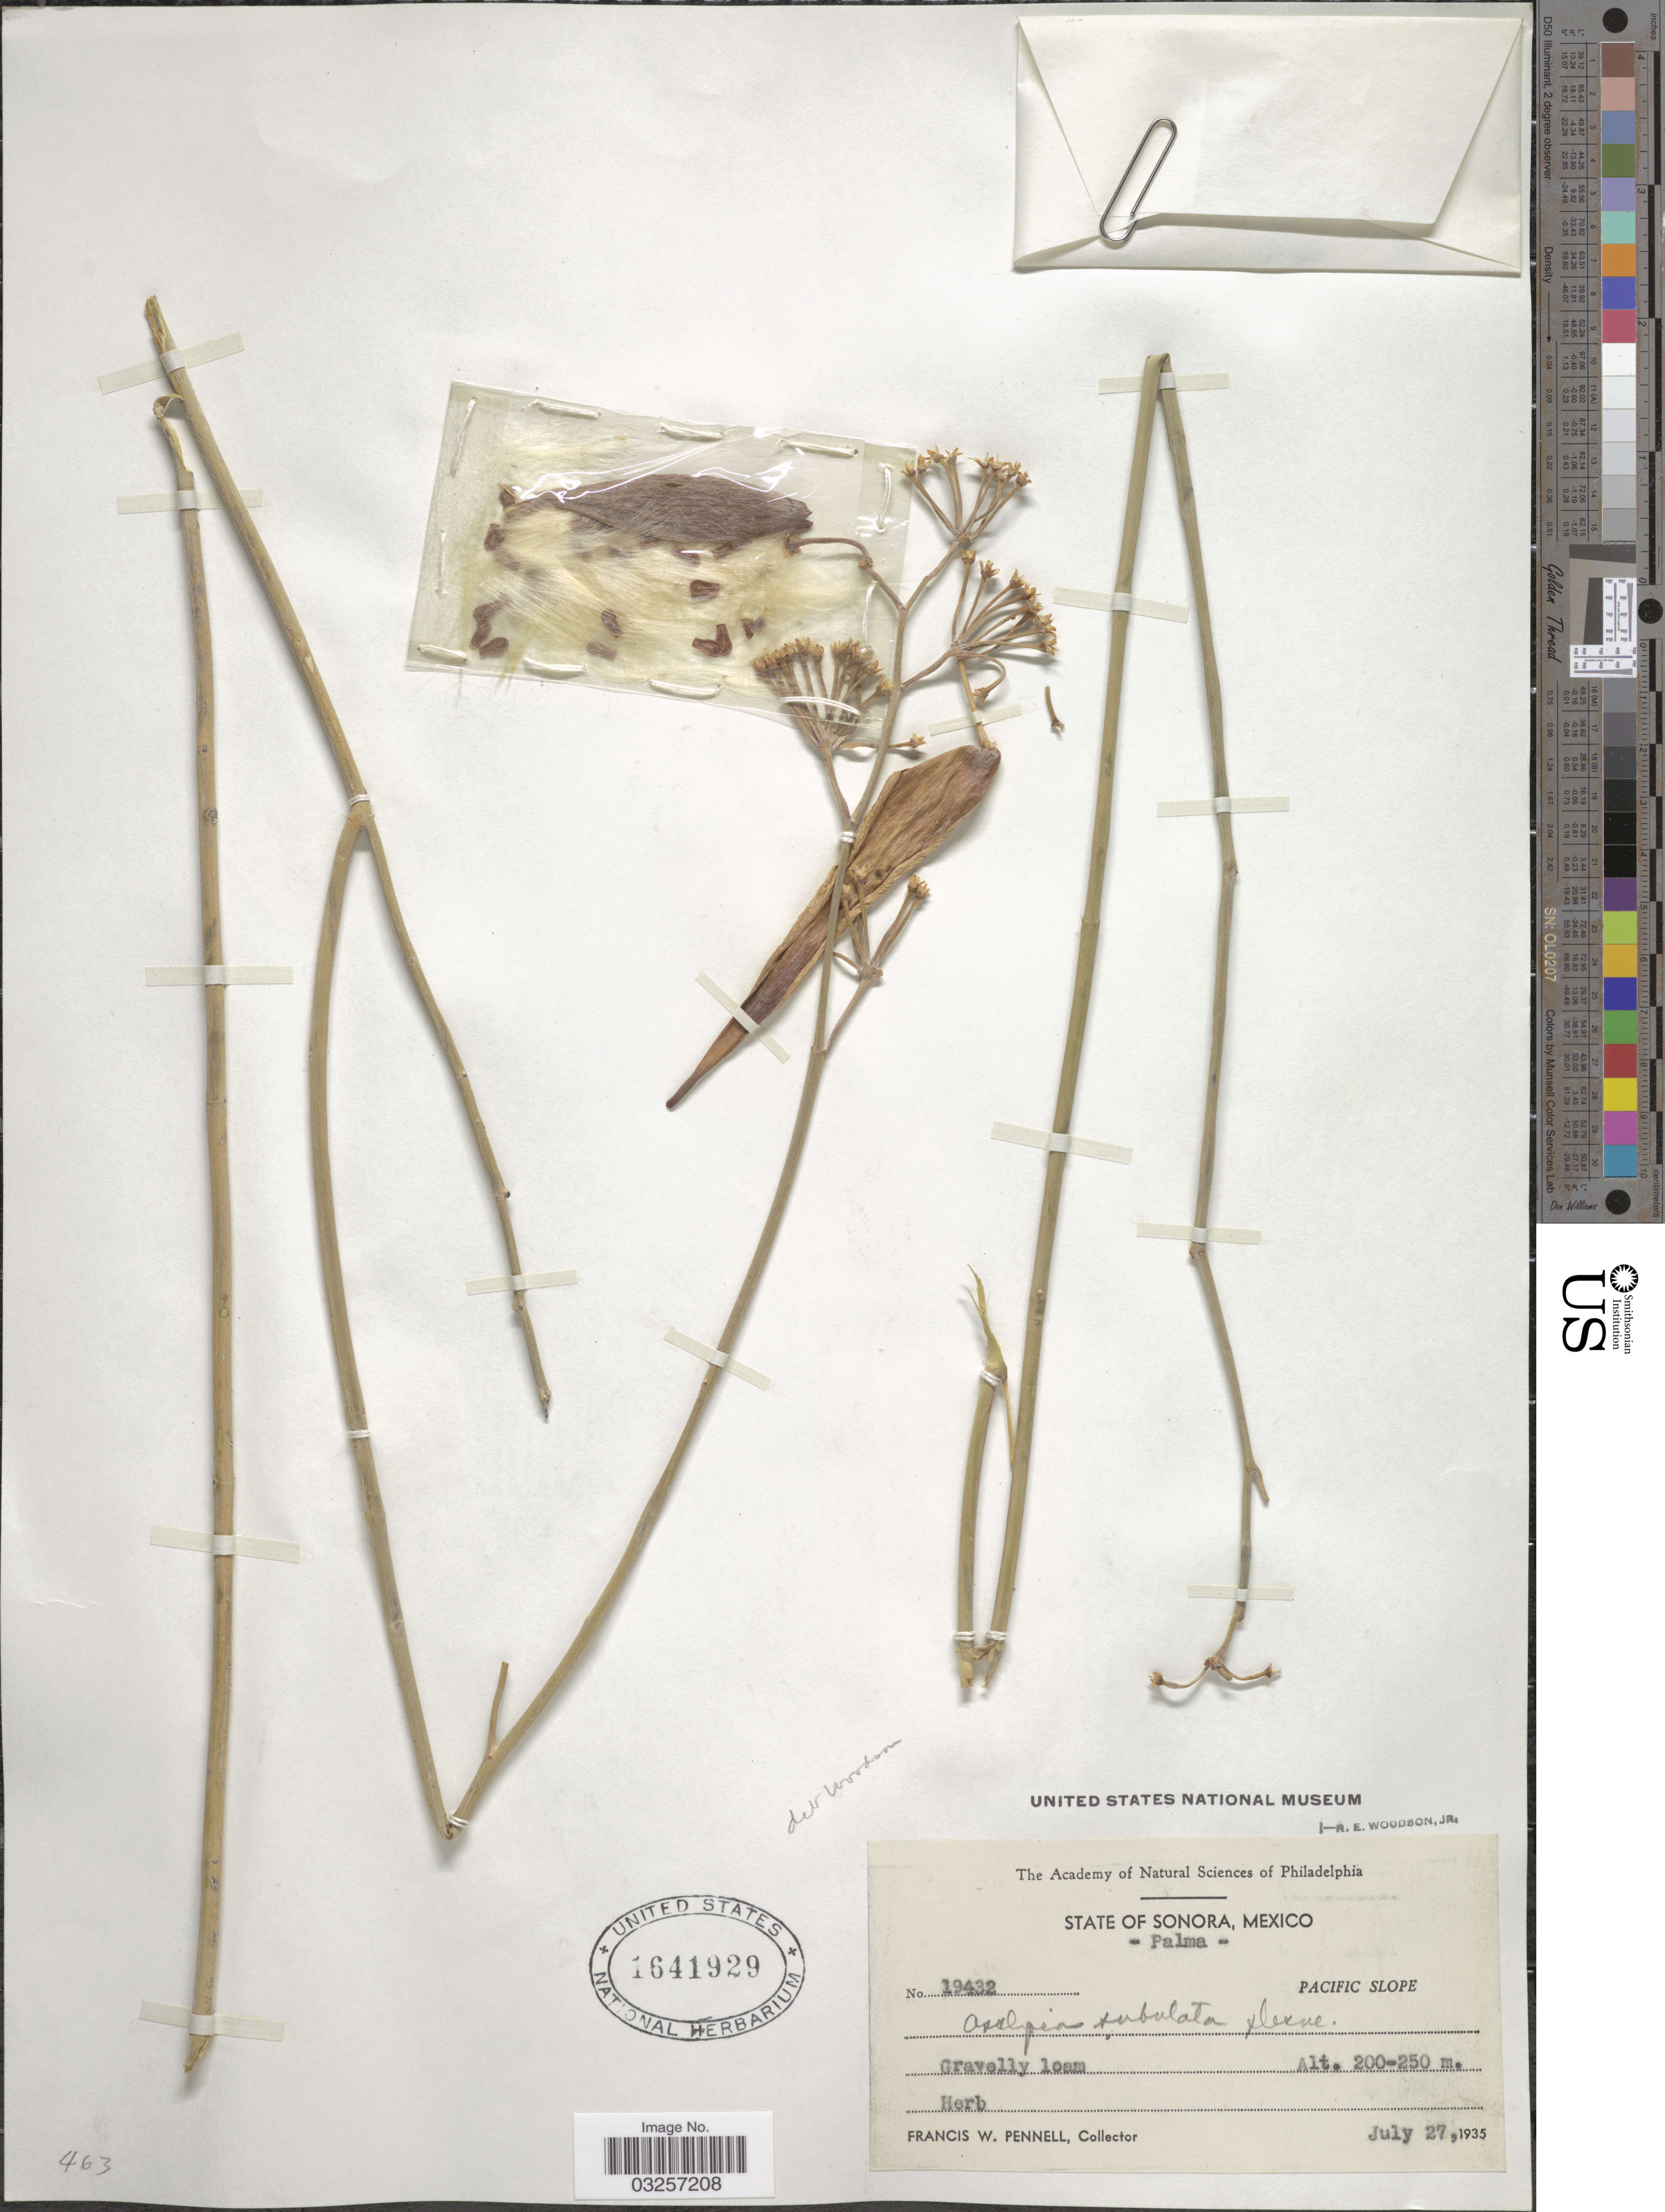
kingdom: Plantae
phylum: Tracheophyta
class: Magnoliopsida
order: Gentianales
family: Apocynaceae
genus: Asclepias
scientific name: Asclepias subulata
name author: Decne.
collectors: F. W. Pennell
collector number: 19432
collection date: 1935-07-27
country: Mexico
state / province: Sonora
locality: Palma. Pacific Slope.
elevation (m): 200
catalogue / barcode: US 1641929